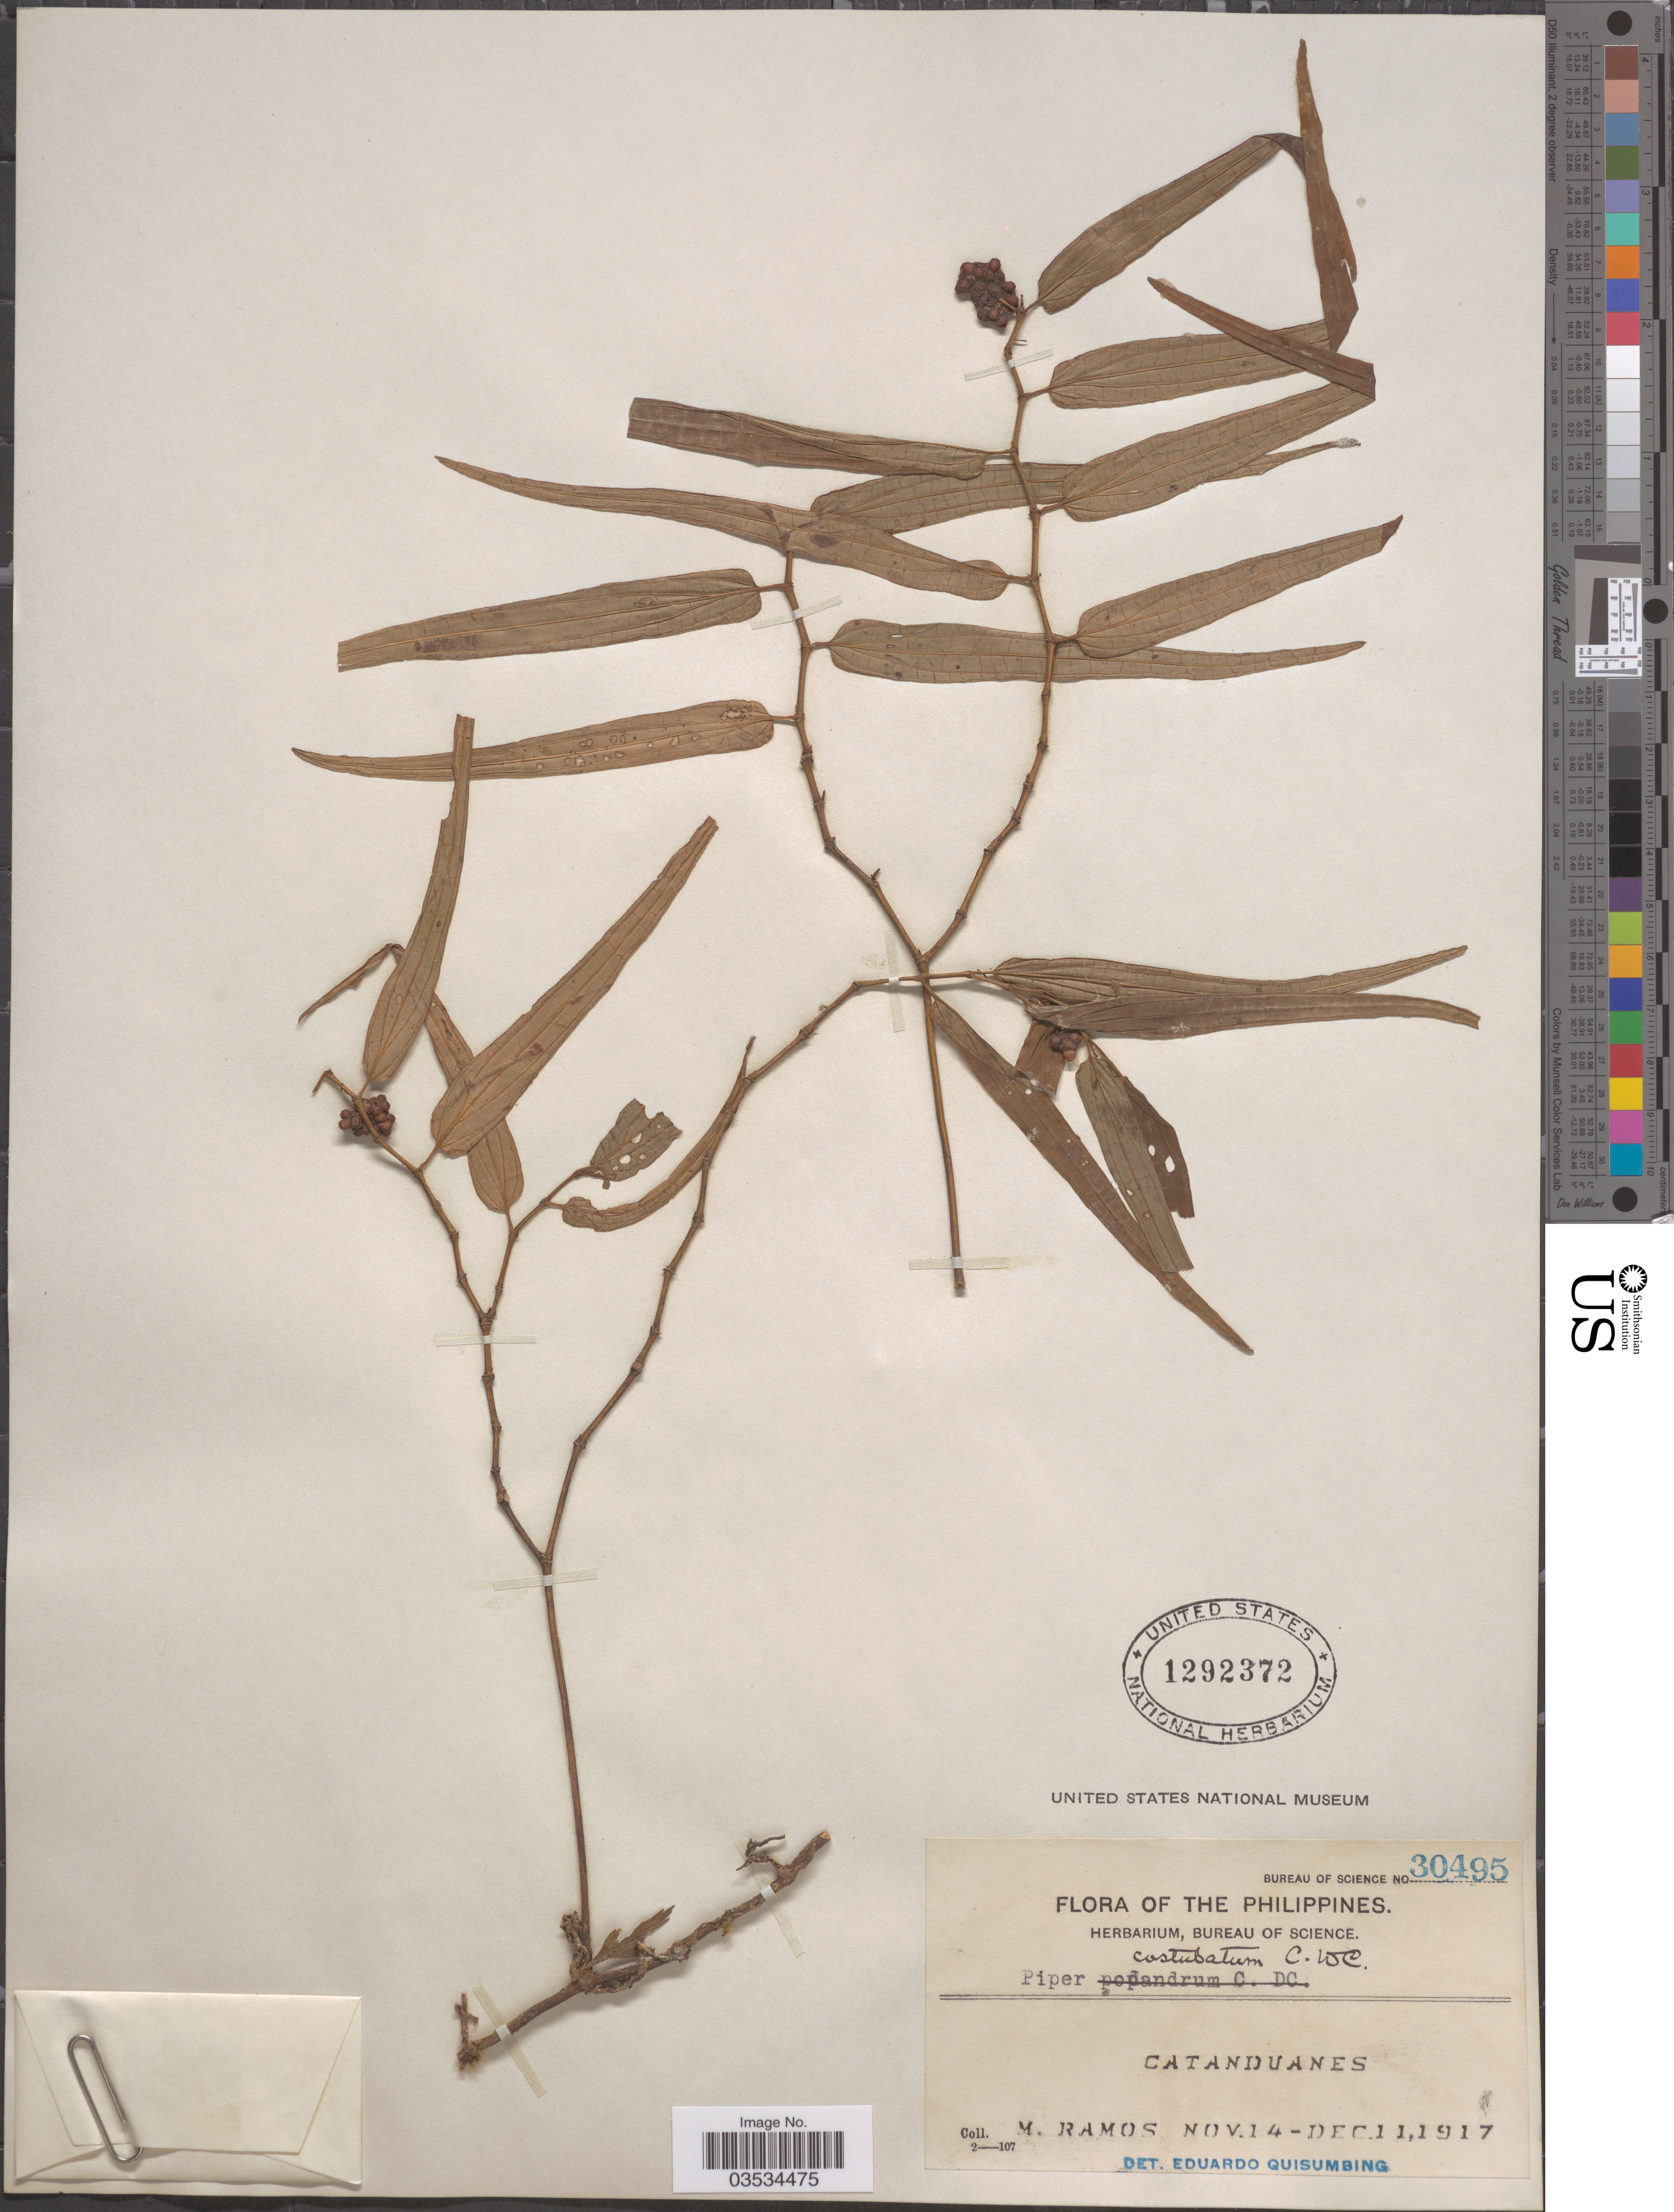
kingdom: Plantae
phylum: Tracheophyta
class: Magnoliopsida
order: Piperales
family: Piperaceae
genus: Piper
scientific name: Piper costulatum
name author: C. DC.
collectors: M. Ramos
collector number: Bureau of Science 30495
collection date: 1917-11-14/1917-12-11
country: Philippines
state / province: Bicol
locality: Catanduanes.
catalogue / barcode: US 1292372